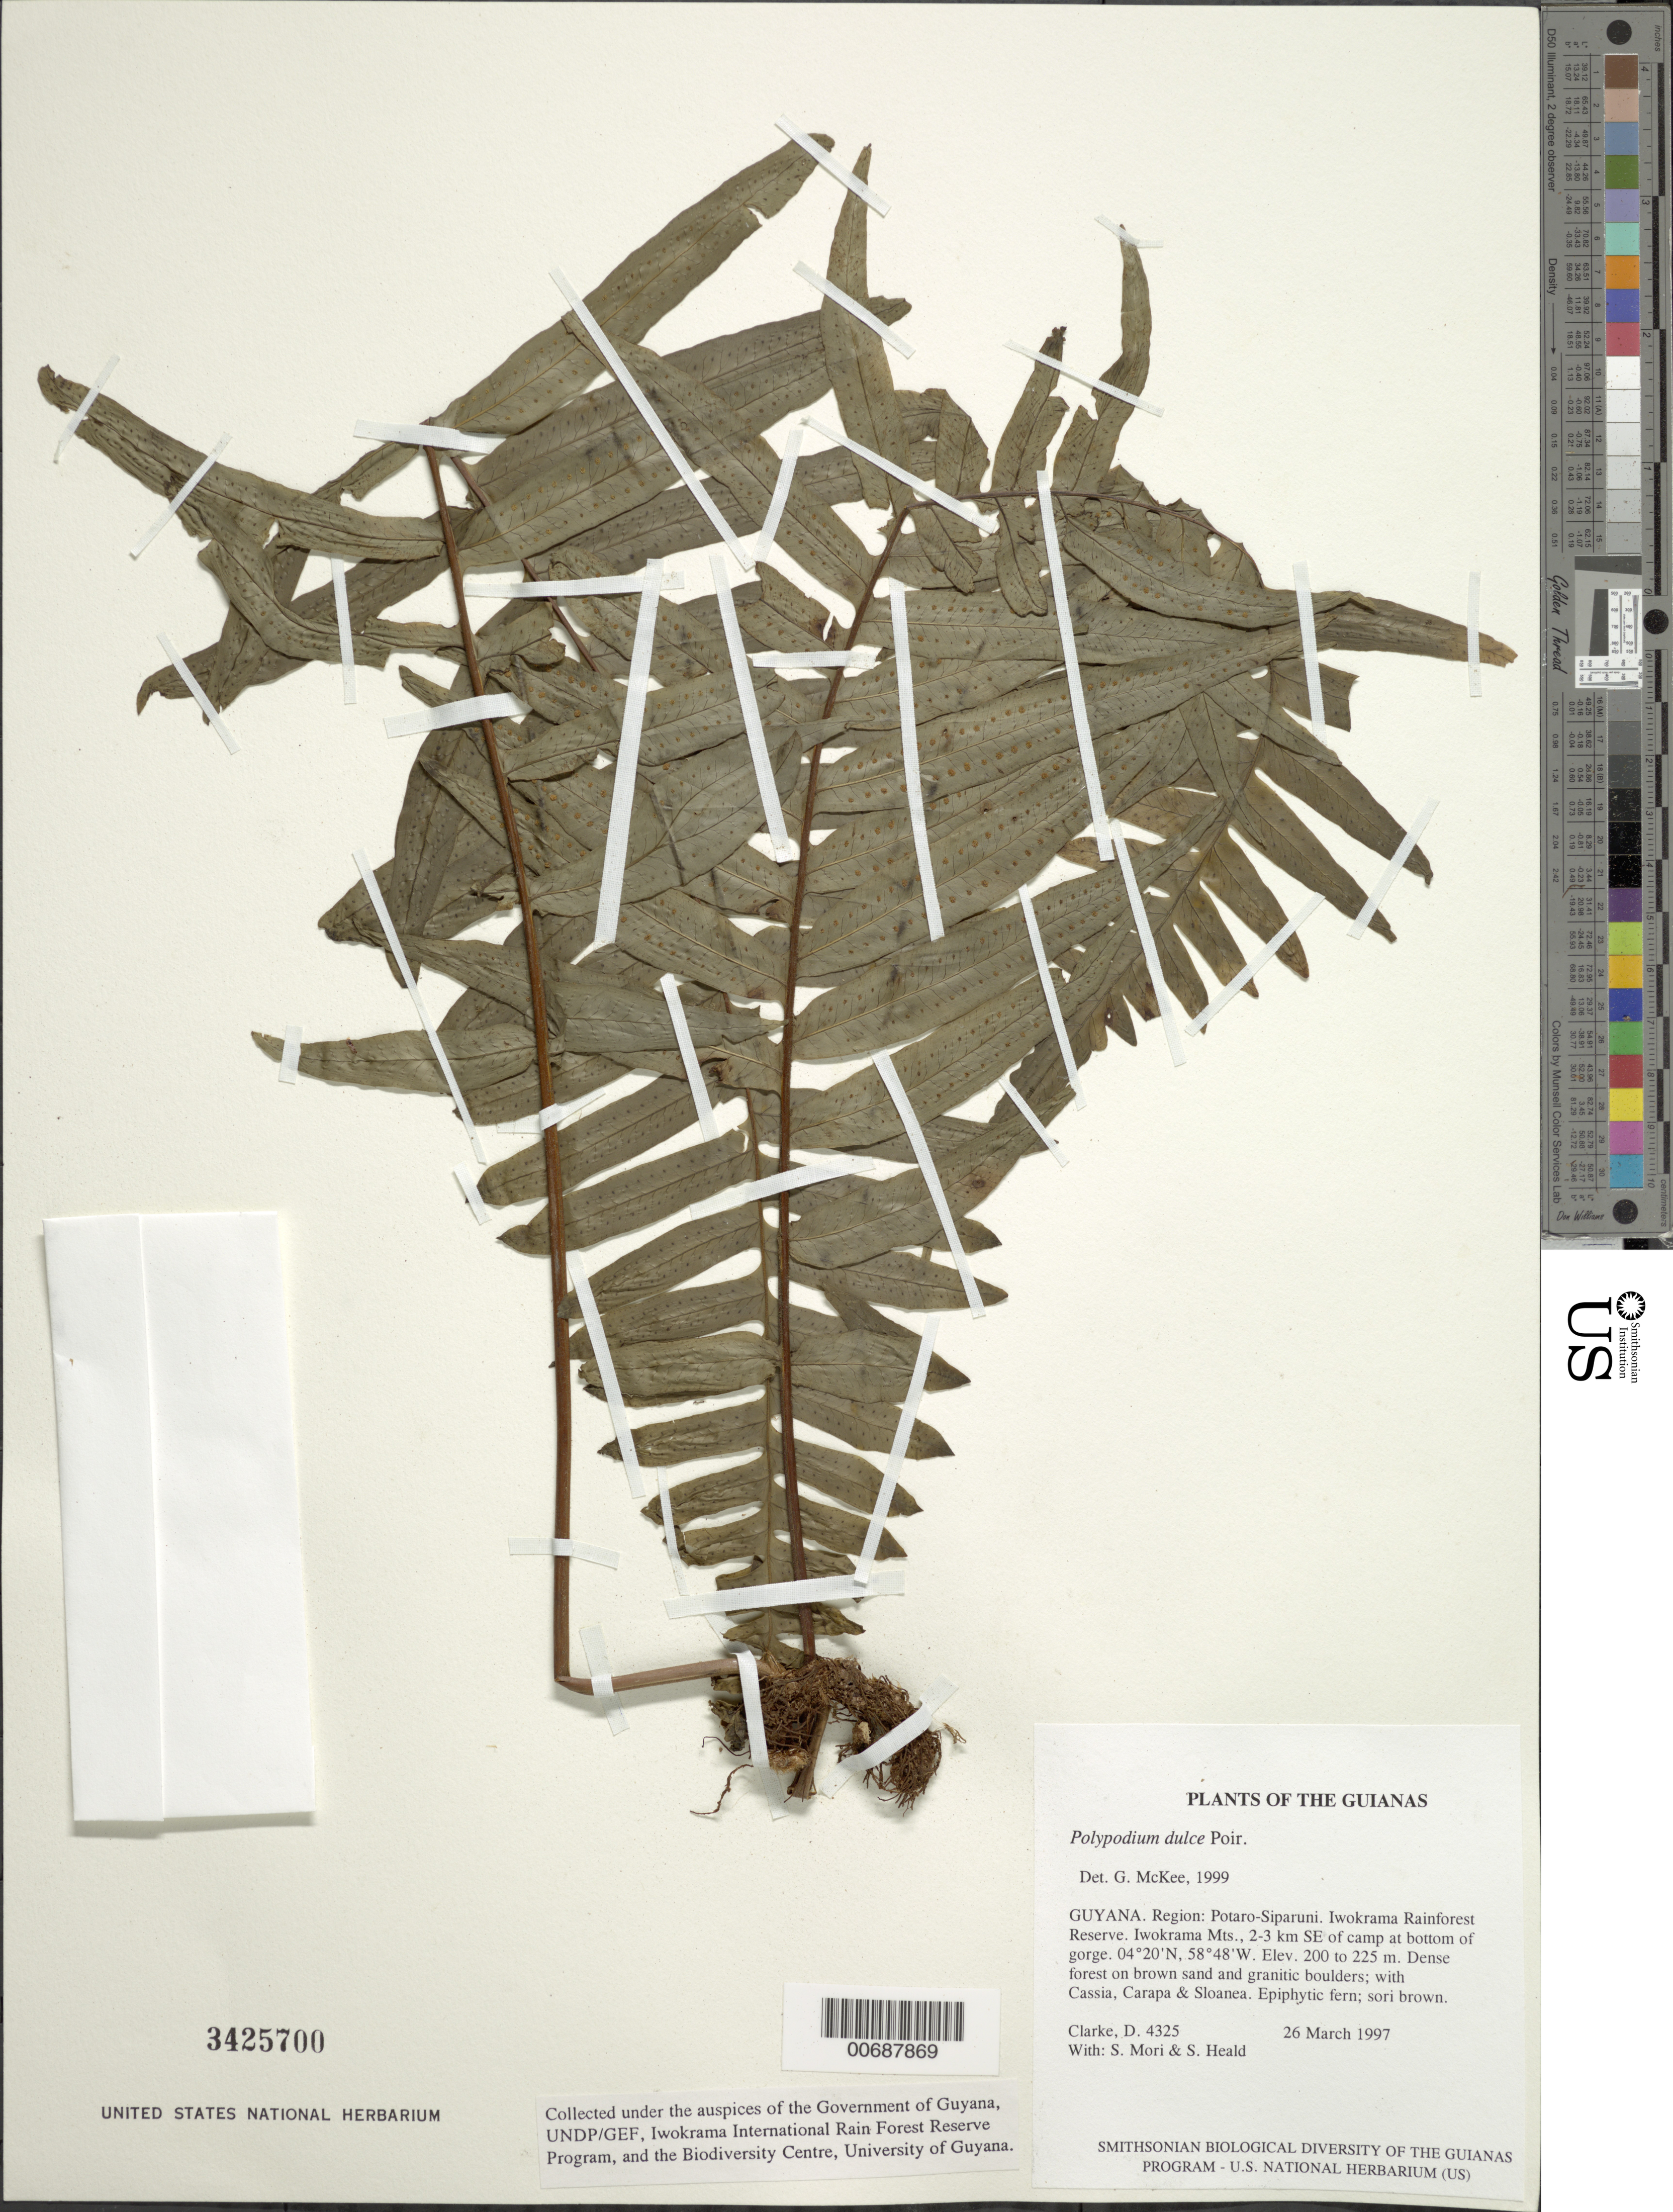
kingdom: Plantae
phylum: Tracheophyta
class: Polypodiopsida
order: Polypodiales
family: Polypodiaceae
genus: Polypodium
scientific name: Polypodium dulce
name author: Poir.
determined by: McKee, G. S., (US), NMNH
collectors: H. D. Clarke, S. Mori & S. Heald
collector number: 4325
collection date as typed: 26 March 1997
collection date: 1997-03-26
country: Guyana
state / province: Potaro-Siparuni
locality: Iwokrama Rainforest Reserve. Iwokrama Mts., 2-3 km SE of camp at bottom of gorge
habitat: Dense forest on brown sand and granitic boulders; with Cassia, Carapa & Sloanea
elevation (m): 200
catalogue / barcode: US 3425700